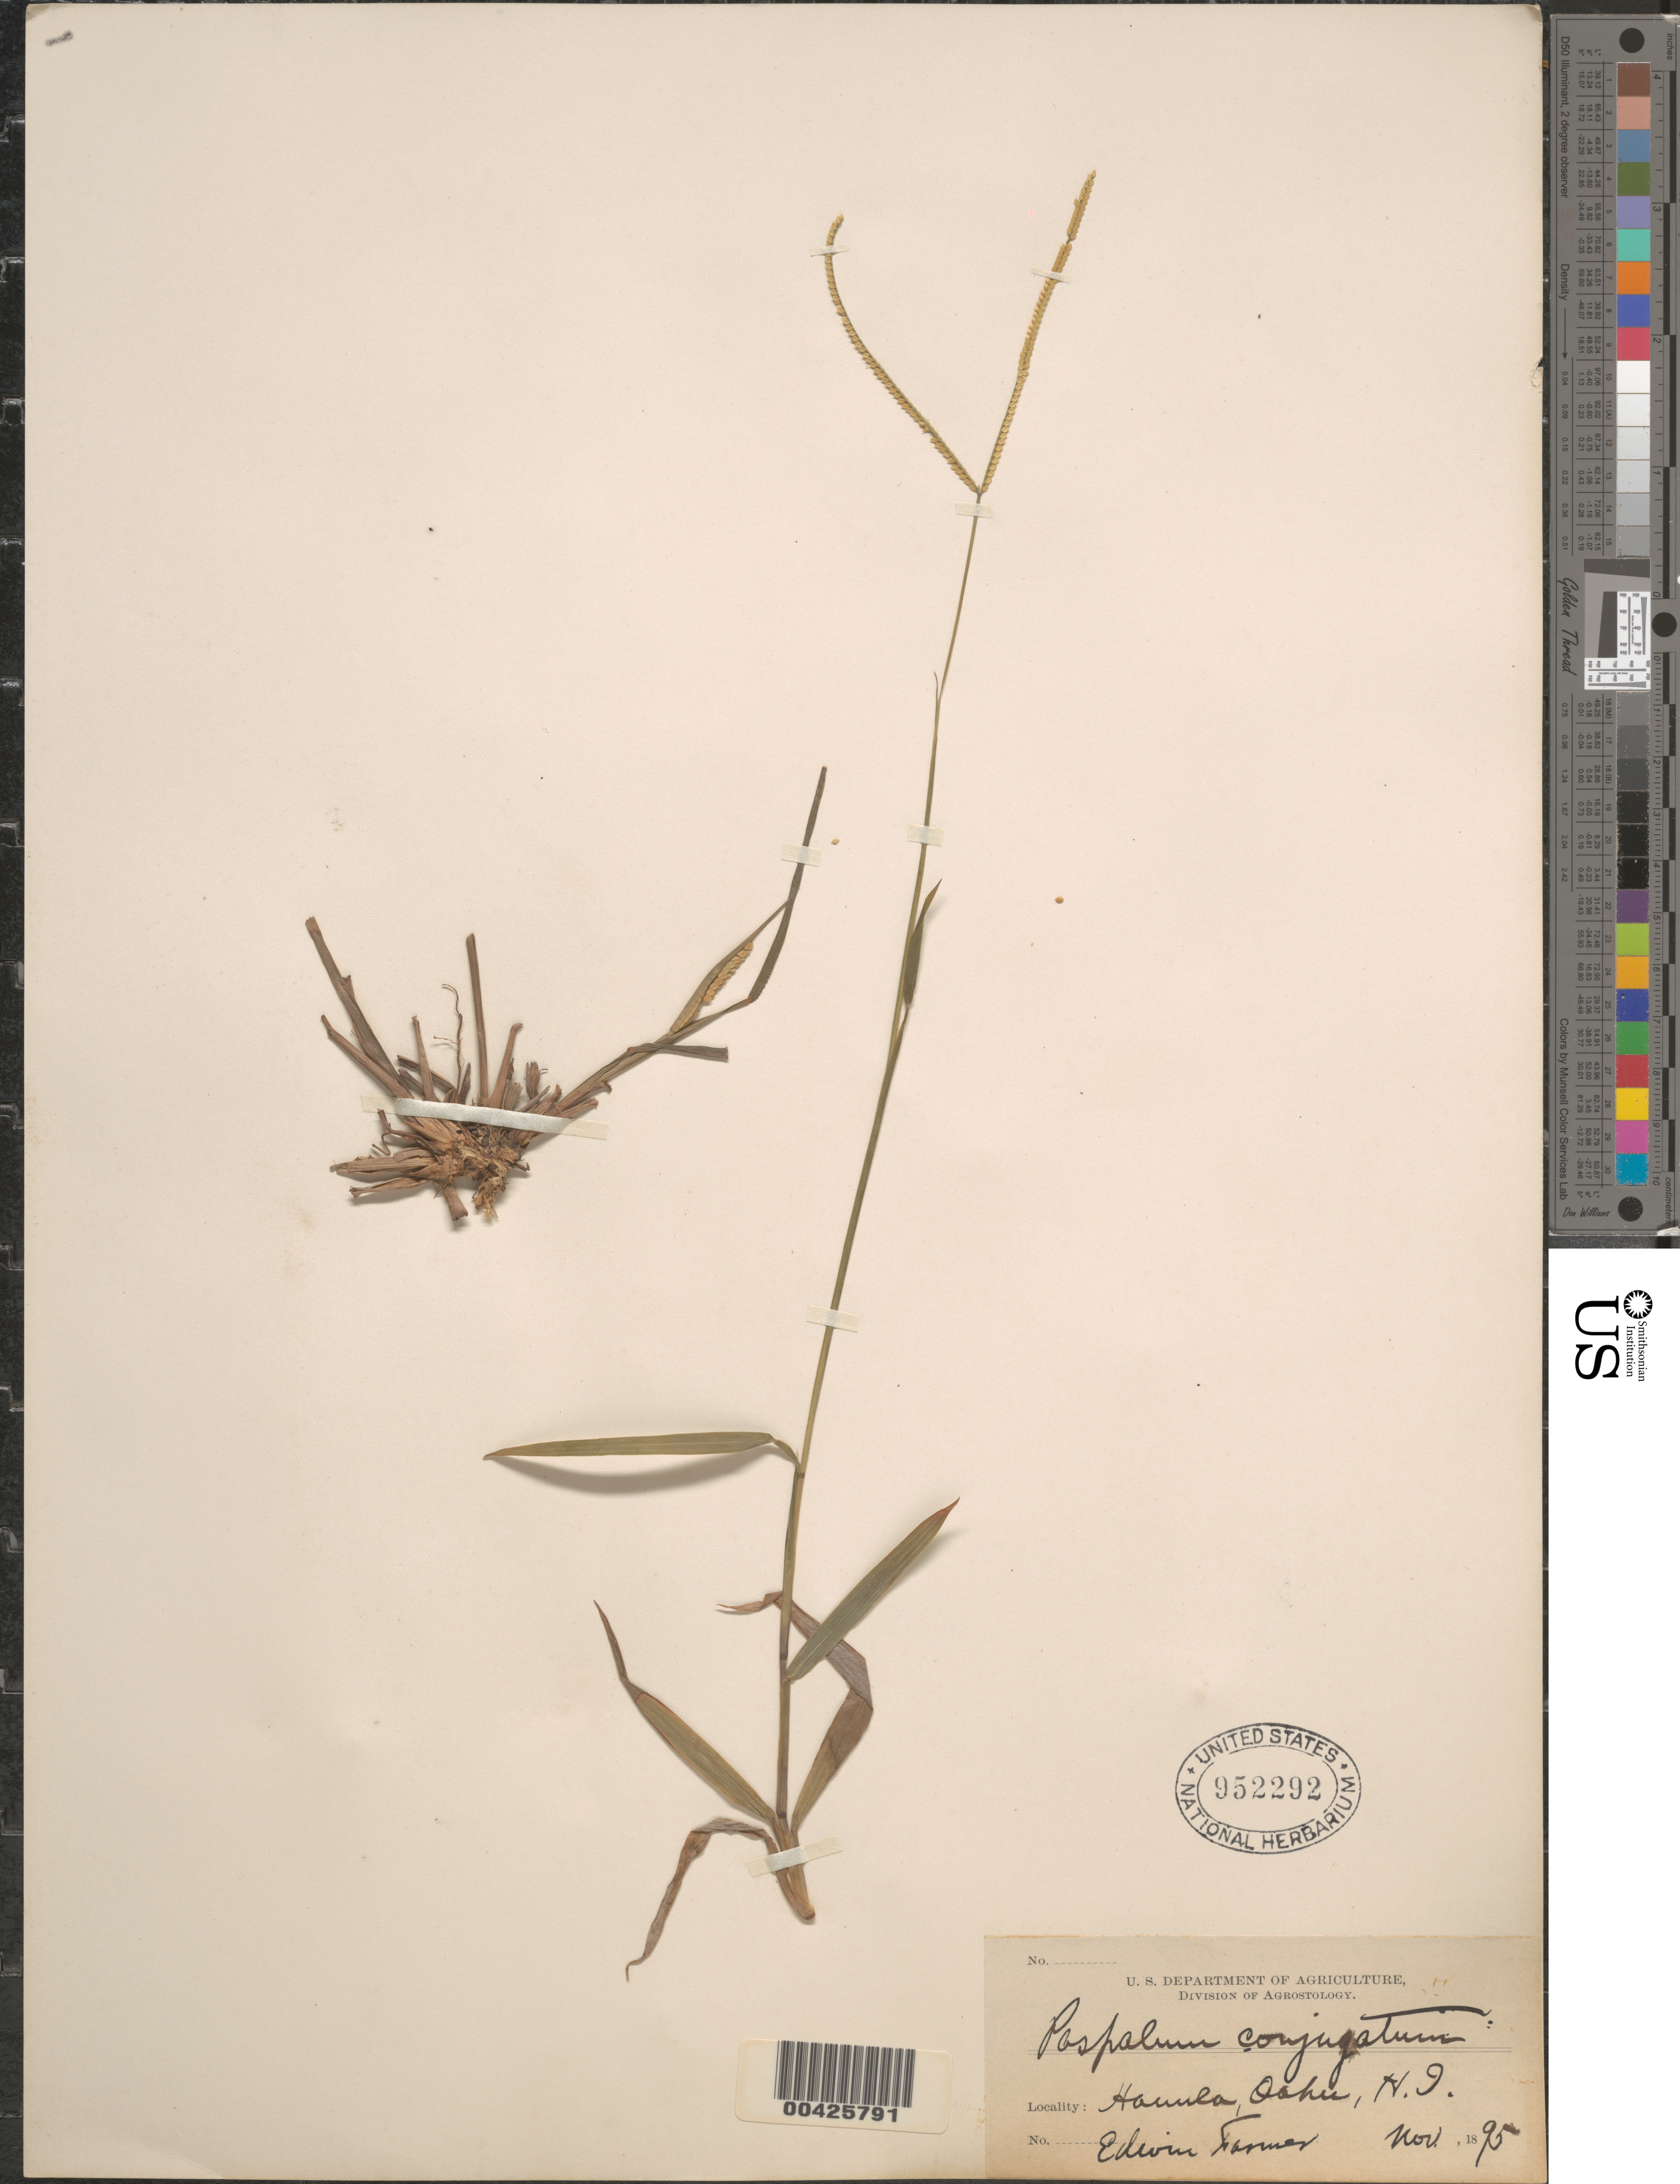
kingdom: Plantae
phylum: Tracheophyta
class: Liliopsida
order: Poales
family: Poaceae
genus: Paspalum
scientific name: Paspalum conjugatum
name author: P.J. Bergius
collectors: E. Farmer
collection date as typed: Nov 1895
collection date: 1895-11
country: United States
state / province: Hawaii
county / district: Honolulu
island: Oahu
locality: Hauula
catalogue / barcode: US 952292